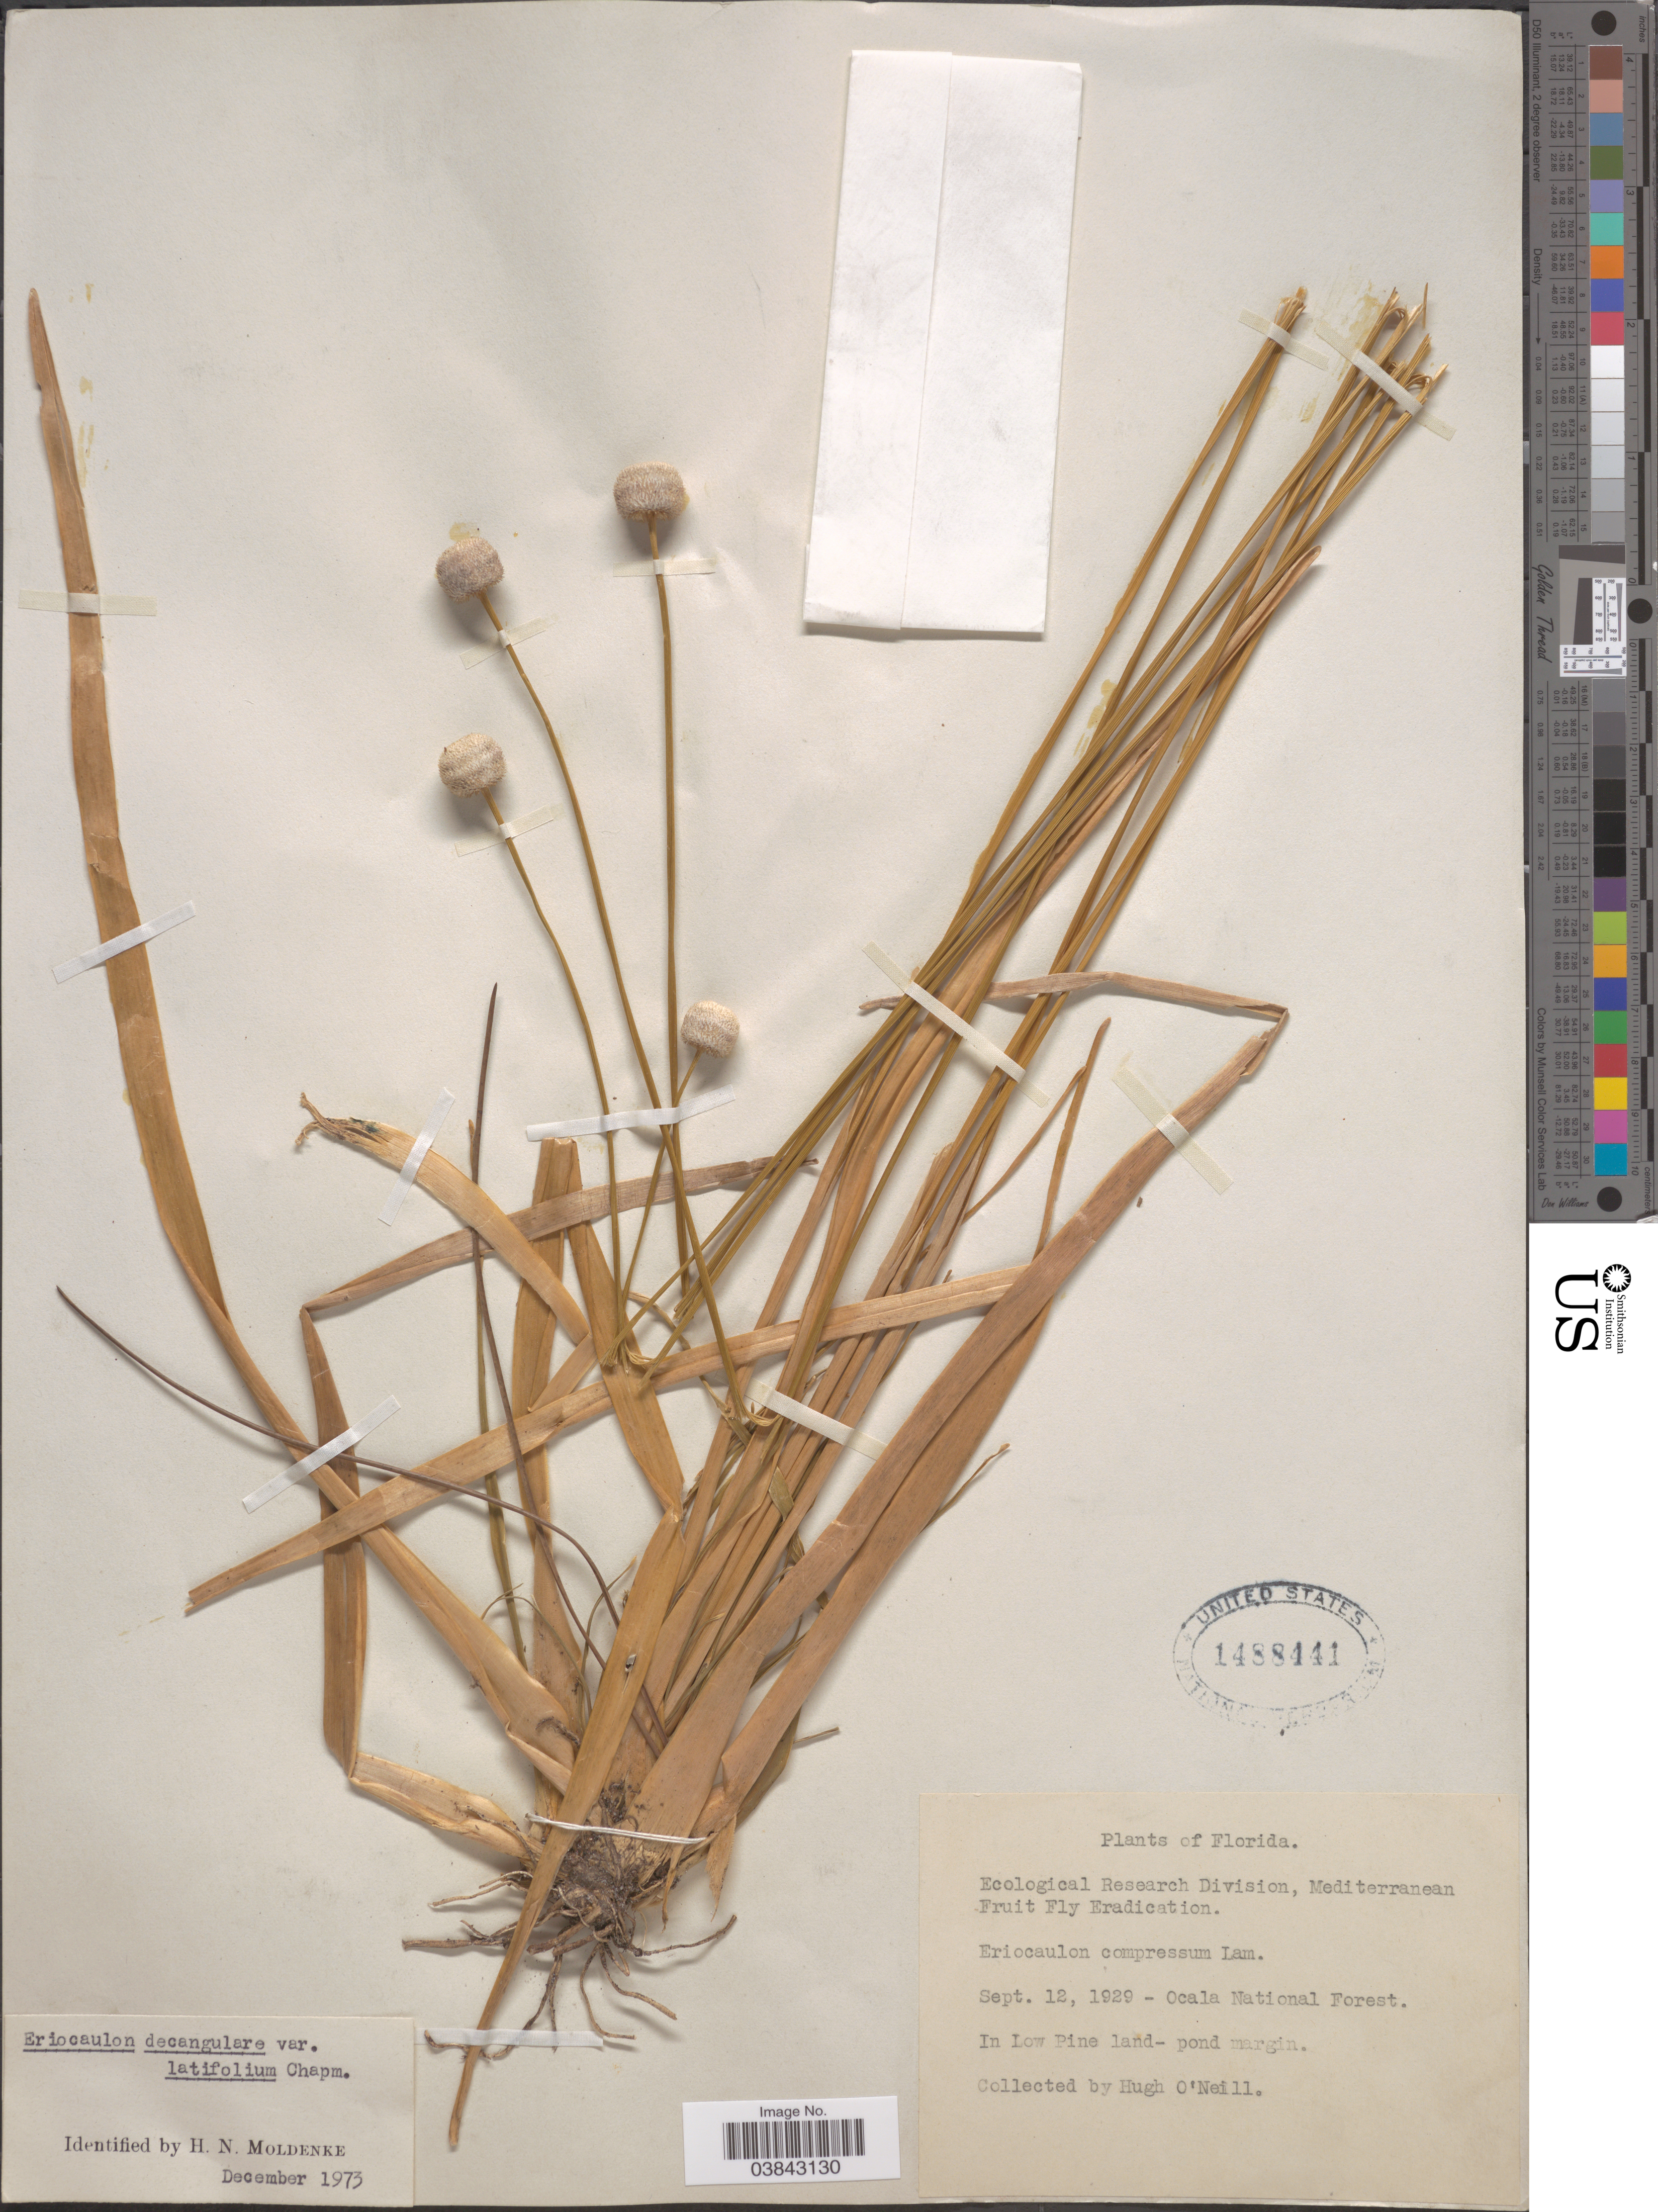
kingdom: Plantae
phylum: Tracheophyta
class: Liliopsida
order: Poales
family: Eriocaulaceae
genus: Eriocaulon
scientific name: Eriocaulon decangulare var. latifolium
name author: Chapm. ex Moldenke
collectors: H. O'Neill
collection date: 1929-09-12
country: United States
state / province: Florida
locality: Ocala National Forest. In Low Pine land.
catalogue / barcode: US 1488441